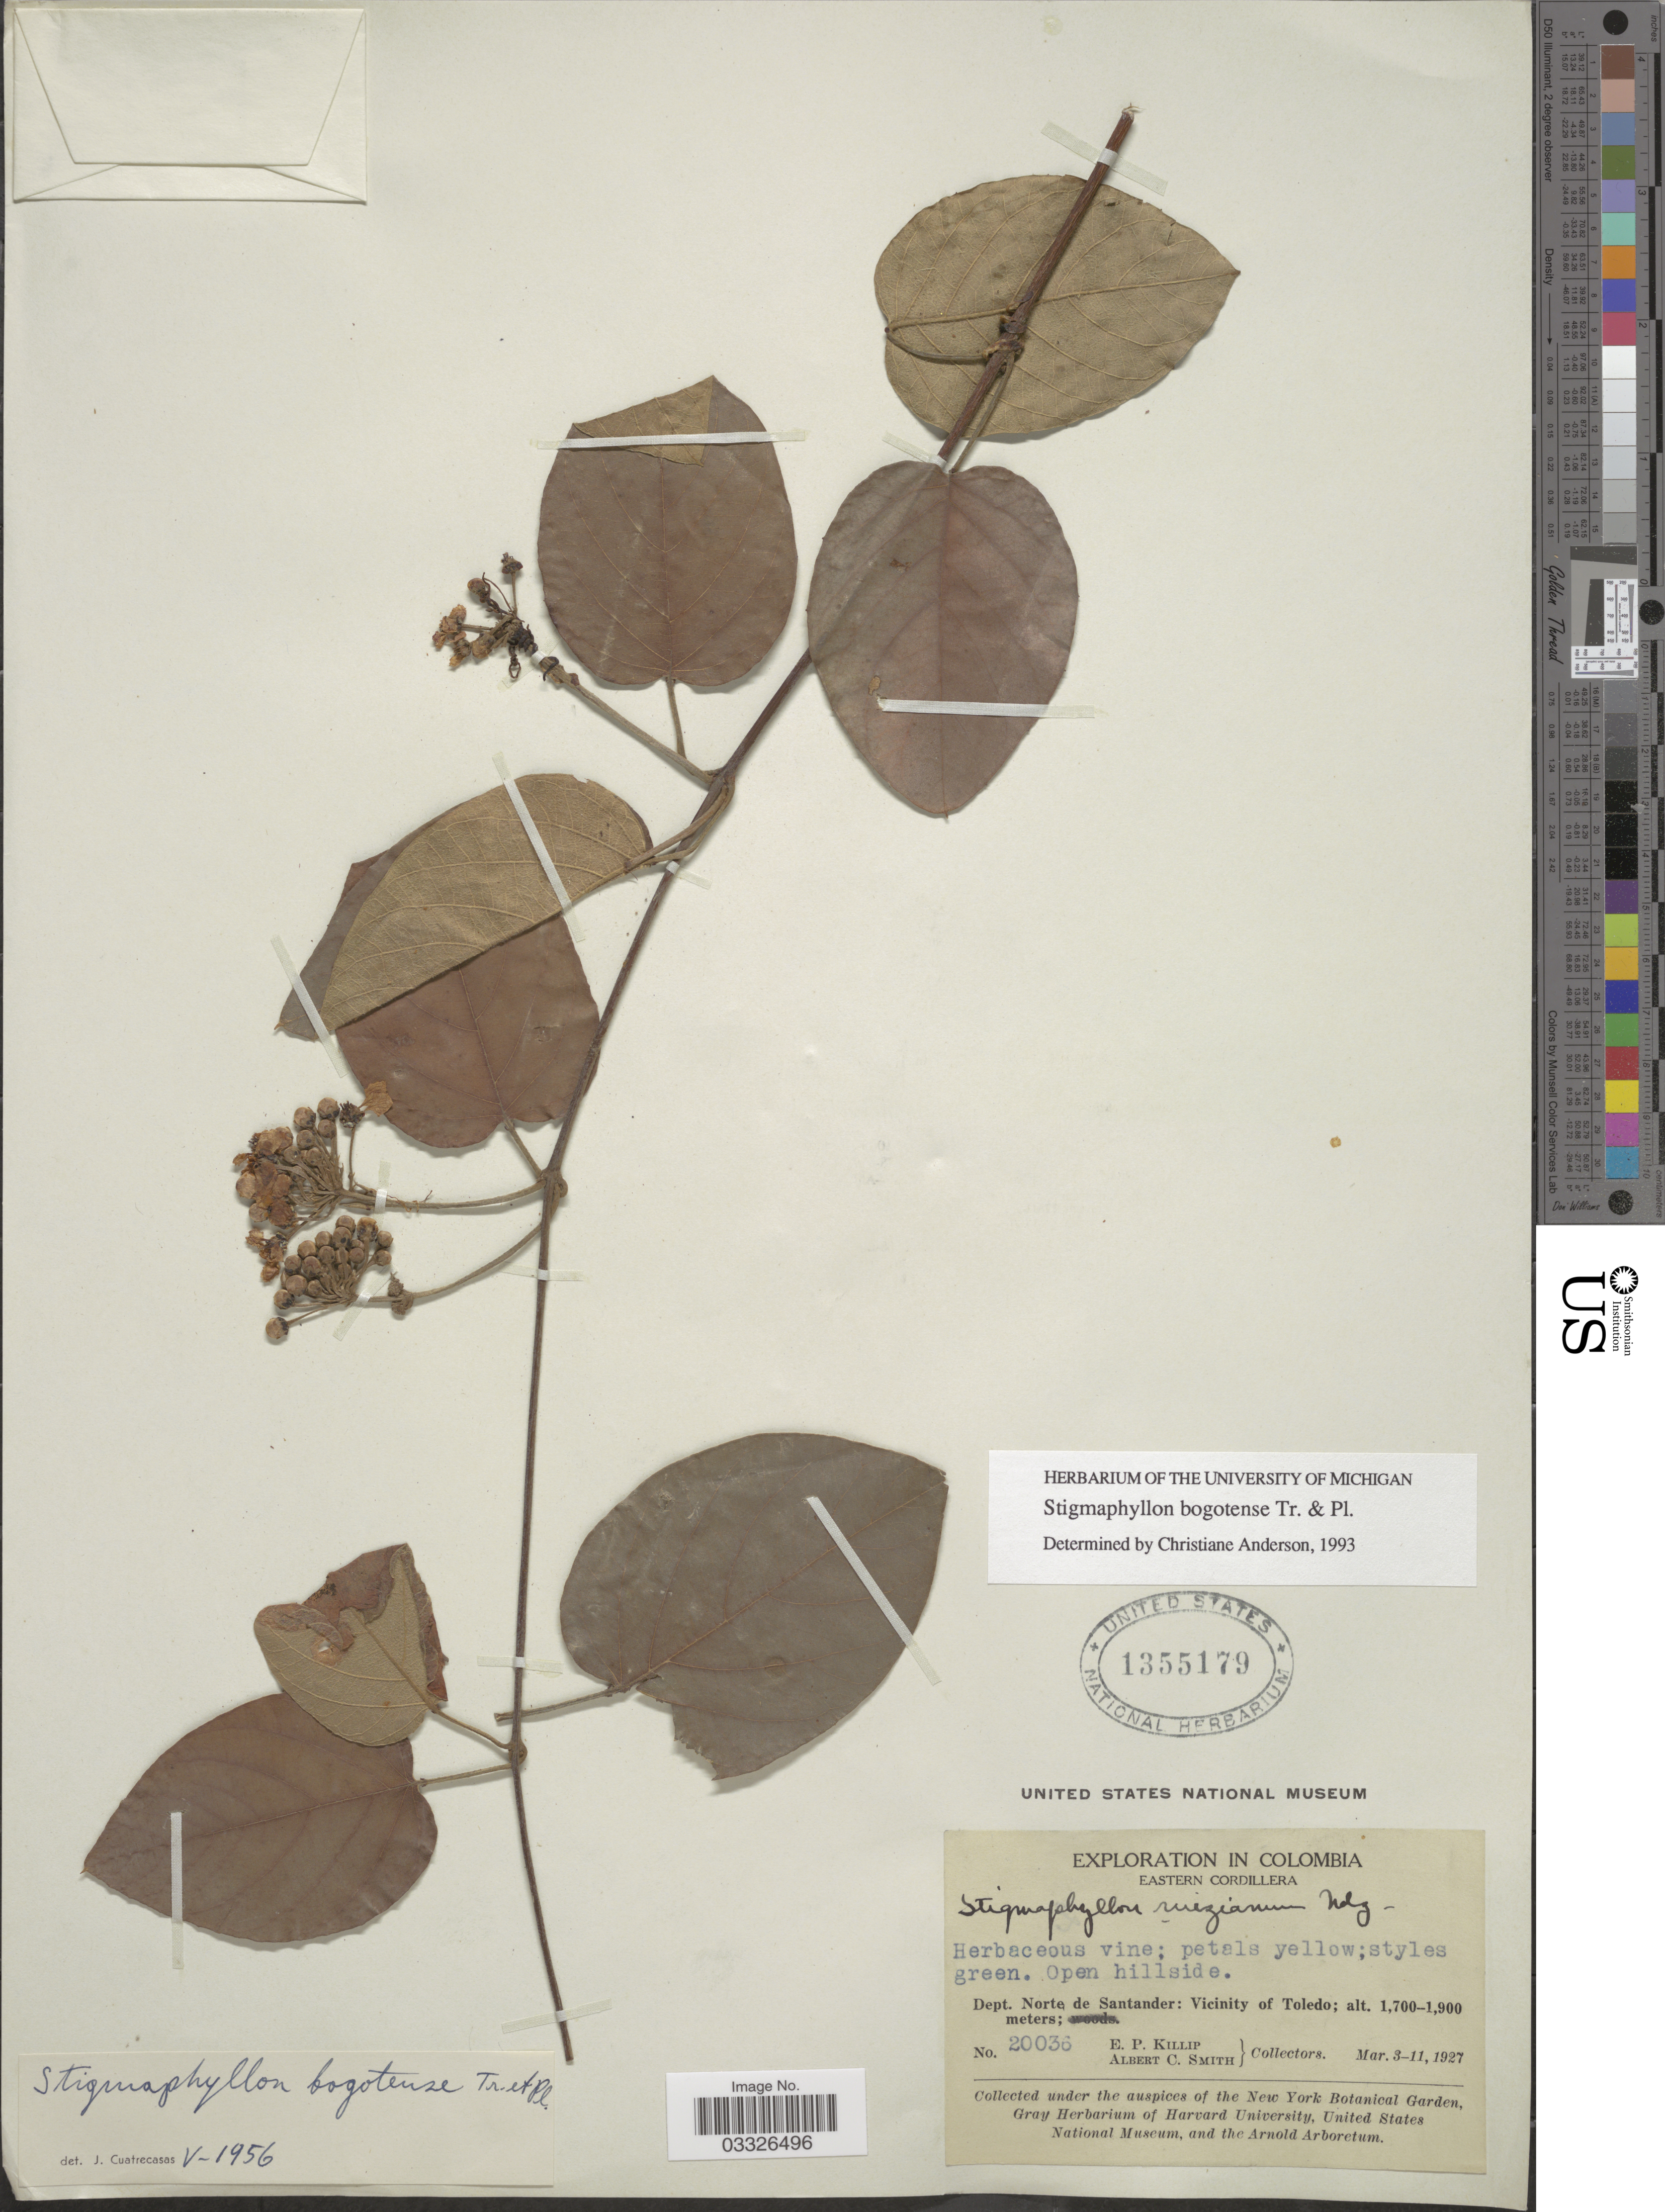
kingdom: Plantae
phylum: Tracheophyta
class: Magnoliopsida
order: Malpighiales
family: Malpighiaceae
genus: Stigmaphyllon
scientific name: Stigmaphyllon bogotense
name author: Triana & Planch.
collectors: E. P. Killip & A. C. Smith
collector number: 20036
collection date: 1927-03-03/1927-03-11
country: Colombia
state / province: Norte de Santander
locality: Eastern Cordillera. Dept. Norte de Santander: Vicinity of Toledo.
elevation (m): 1700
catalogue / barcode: US 1355179